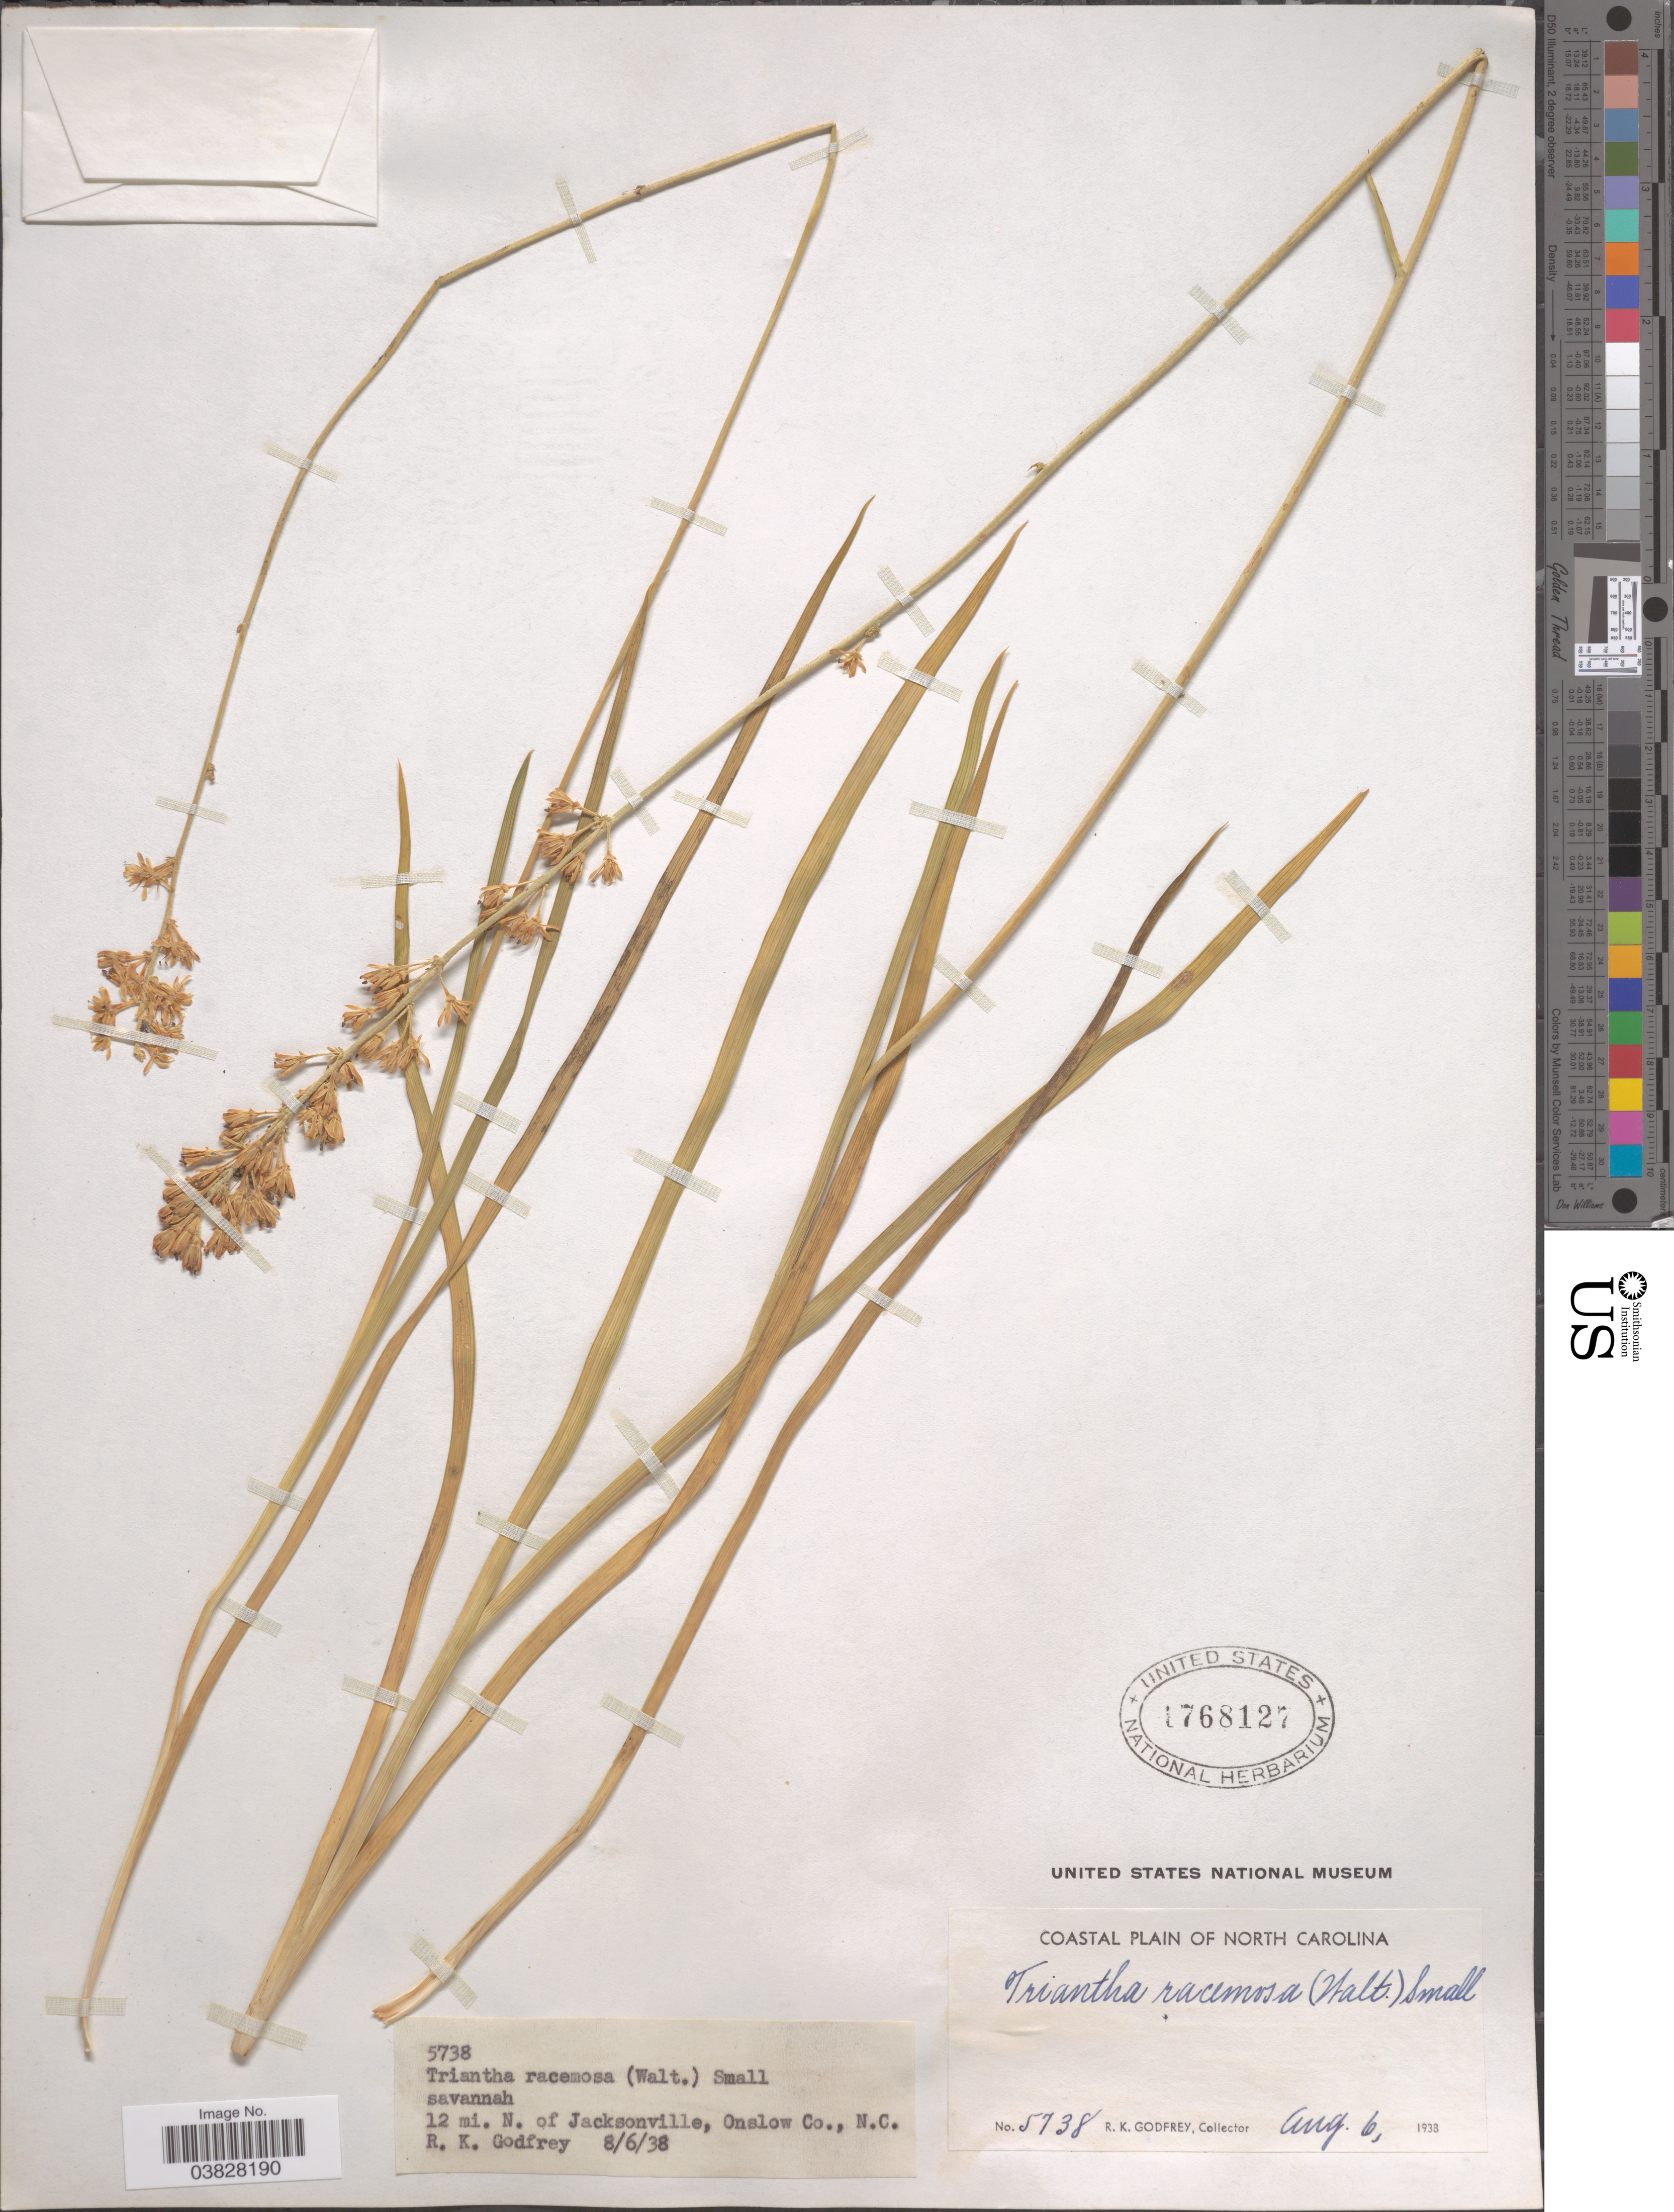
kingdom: Plantae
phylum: Tracheophyta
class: Liliopsida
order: Alismatales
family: Tofieldiaceae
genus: Triantha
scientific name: Triantha racemosa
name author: (Walter) Small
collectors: R. K. Godfrey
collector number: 5738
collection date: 1938-08-06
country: United States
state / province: North Carolina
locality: Coastal Plain of North Carolina. 12 mi. N. of Jacksonville, Onslow Co.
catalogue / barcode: US 1768127